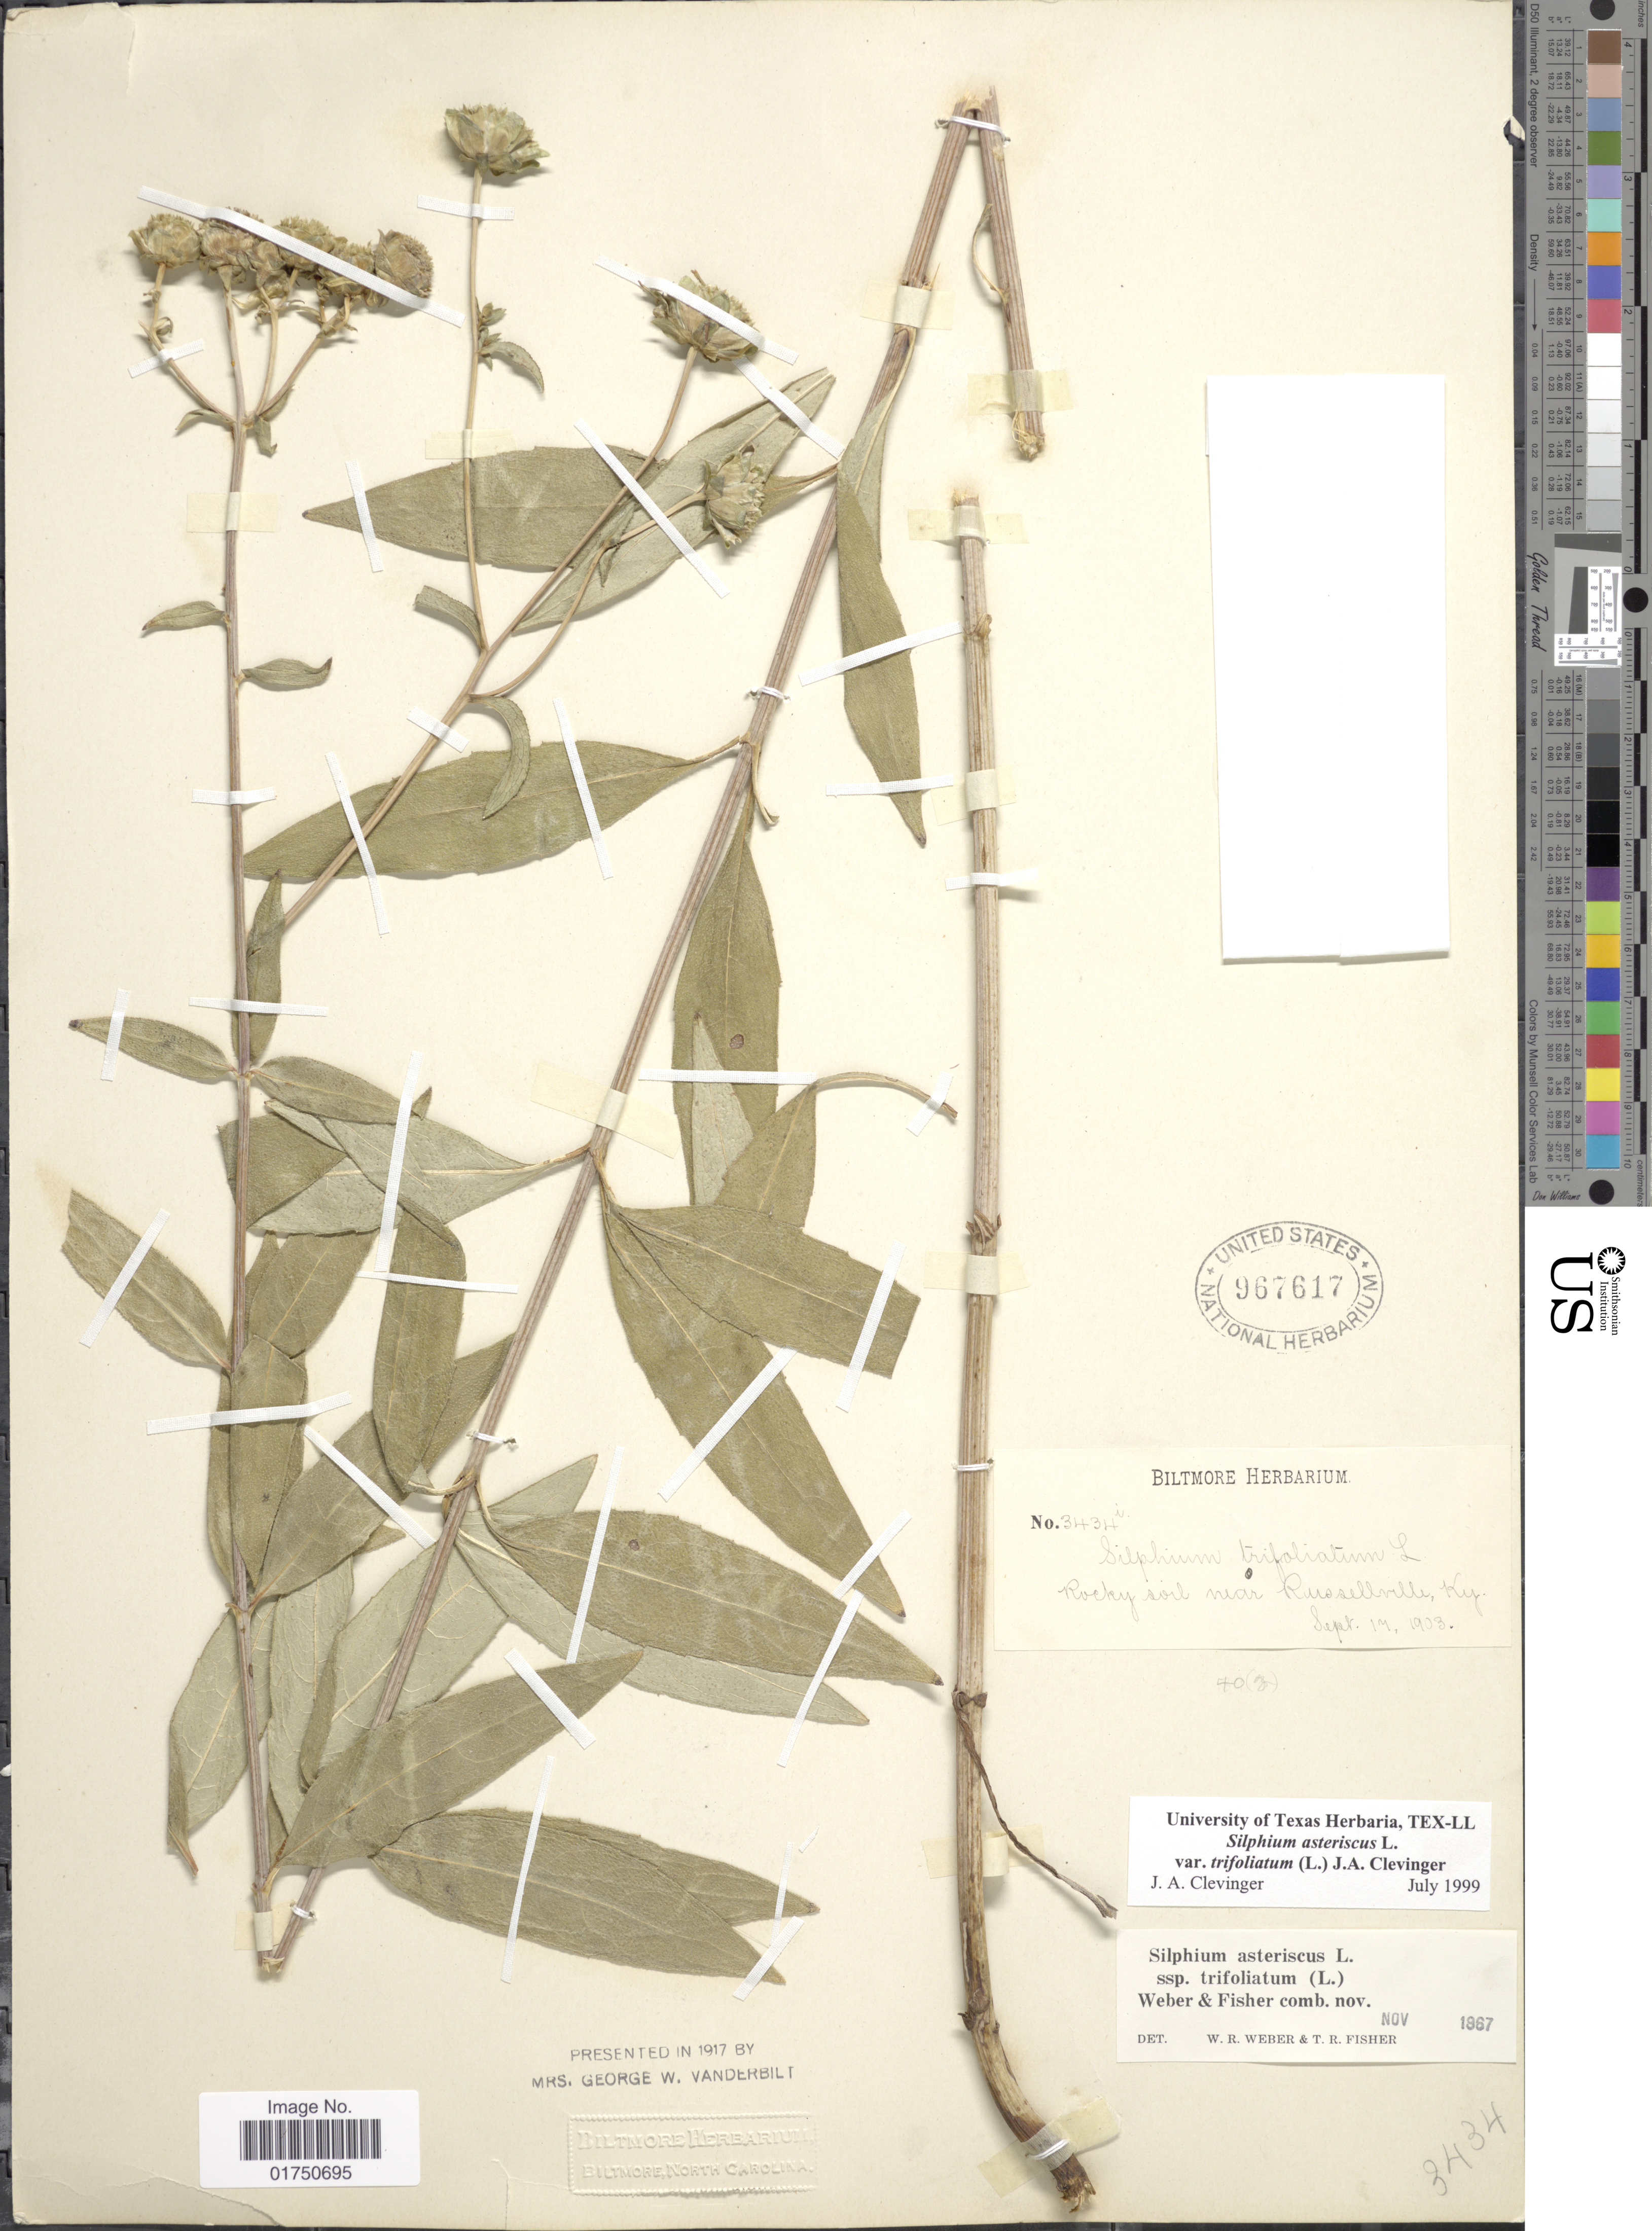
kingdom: Plantae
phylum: Tracheophyta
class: Magnoliopsida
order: Asterales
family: Asteraceae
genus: Silphium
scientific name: Silphium asteriscus var. trifoliatum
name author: (L.) Clevinger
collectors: ex herb. Biltmore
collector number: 3434i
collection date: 1903-09-17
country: United States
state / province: Kentucky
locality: Rocky soil near Russellville, Ky.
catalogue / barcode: US 967617